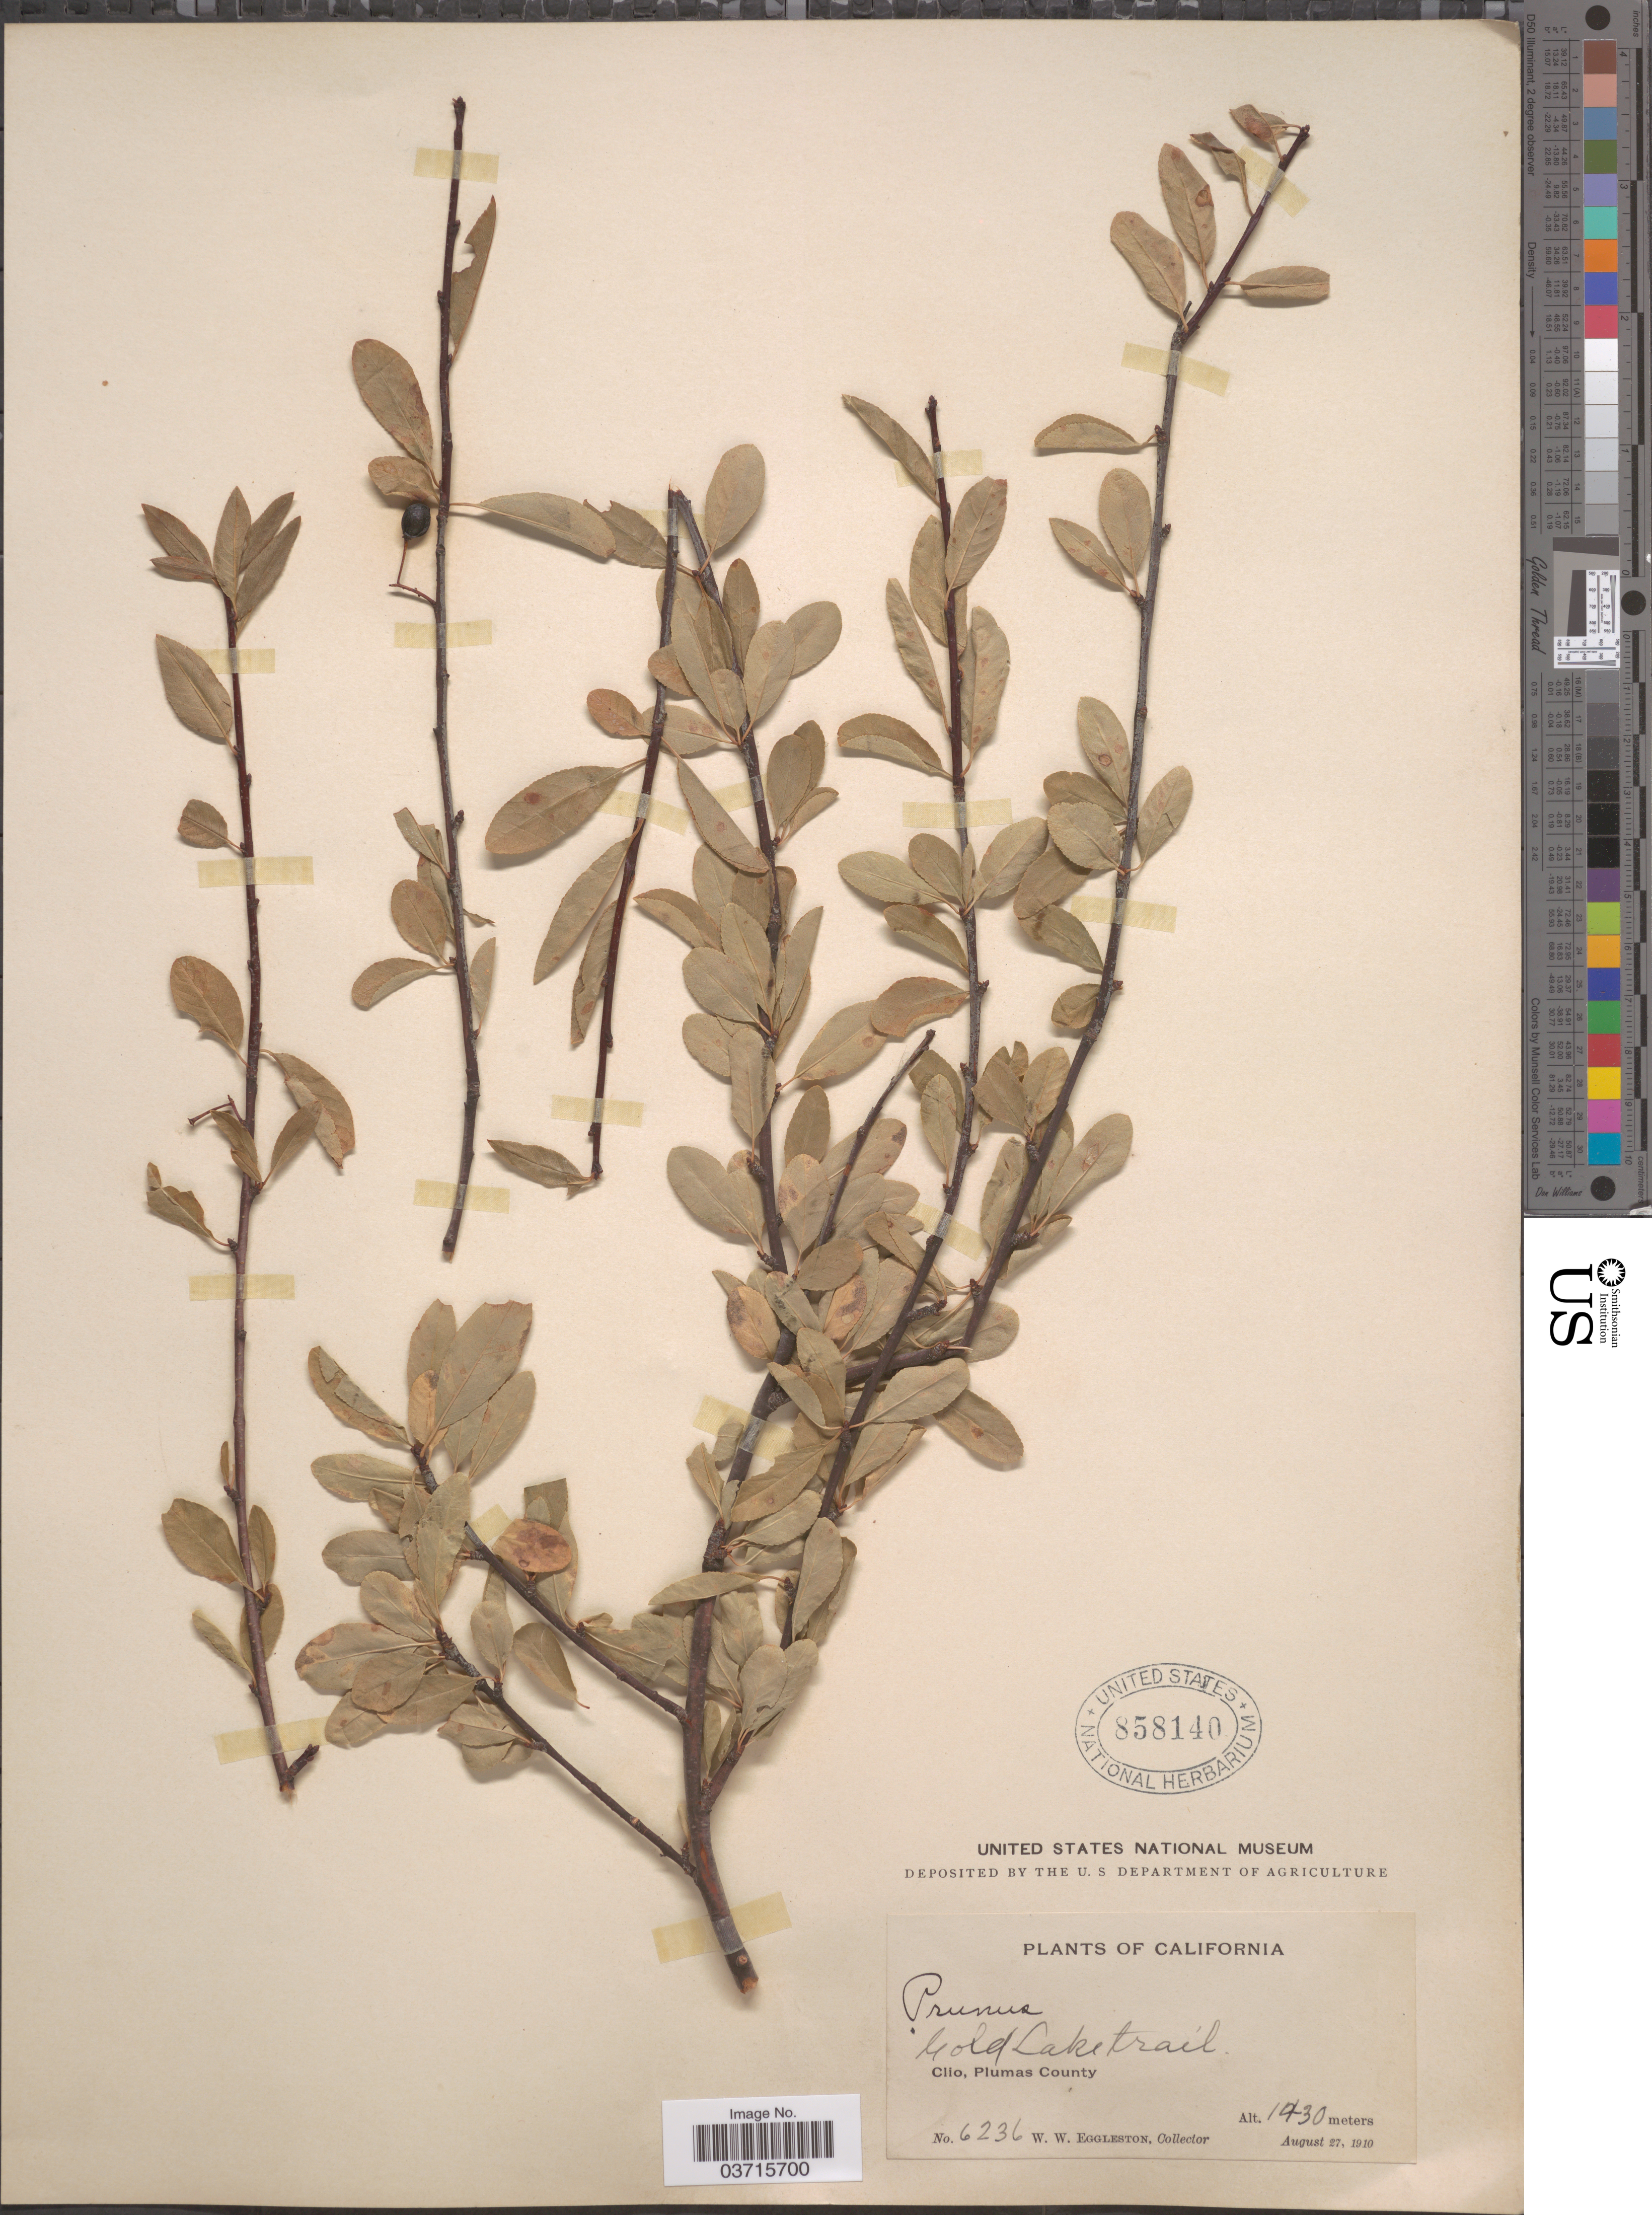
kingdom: Plantae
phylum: Tracheophyta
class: Magnoliopsida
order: Rosales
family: Rosaceae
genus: Prunus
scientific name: Prunus emarginata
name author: (Douglas ex Hook.) Eaton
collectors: W. W. Eggleston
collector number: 6236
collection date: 1910-08-27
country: United States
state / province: California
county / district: Plumas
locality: Gold Lake trail. Clio, Plumas County.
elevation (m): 1430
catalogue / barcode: US 858140